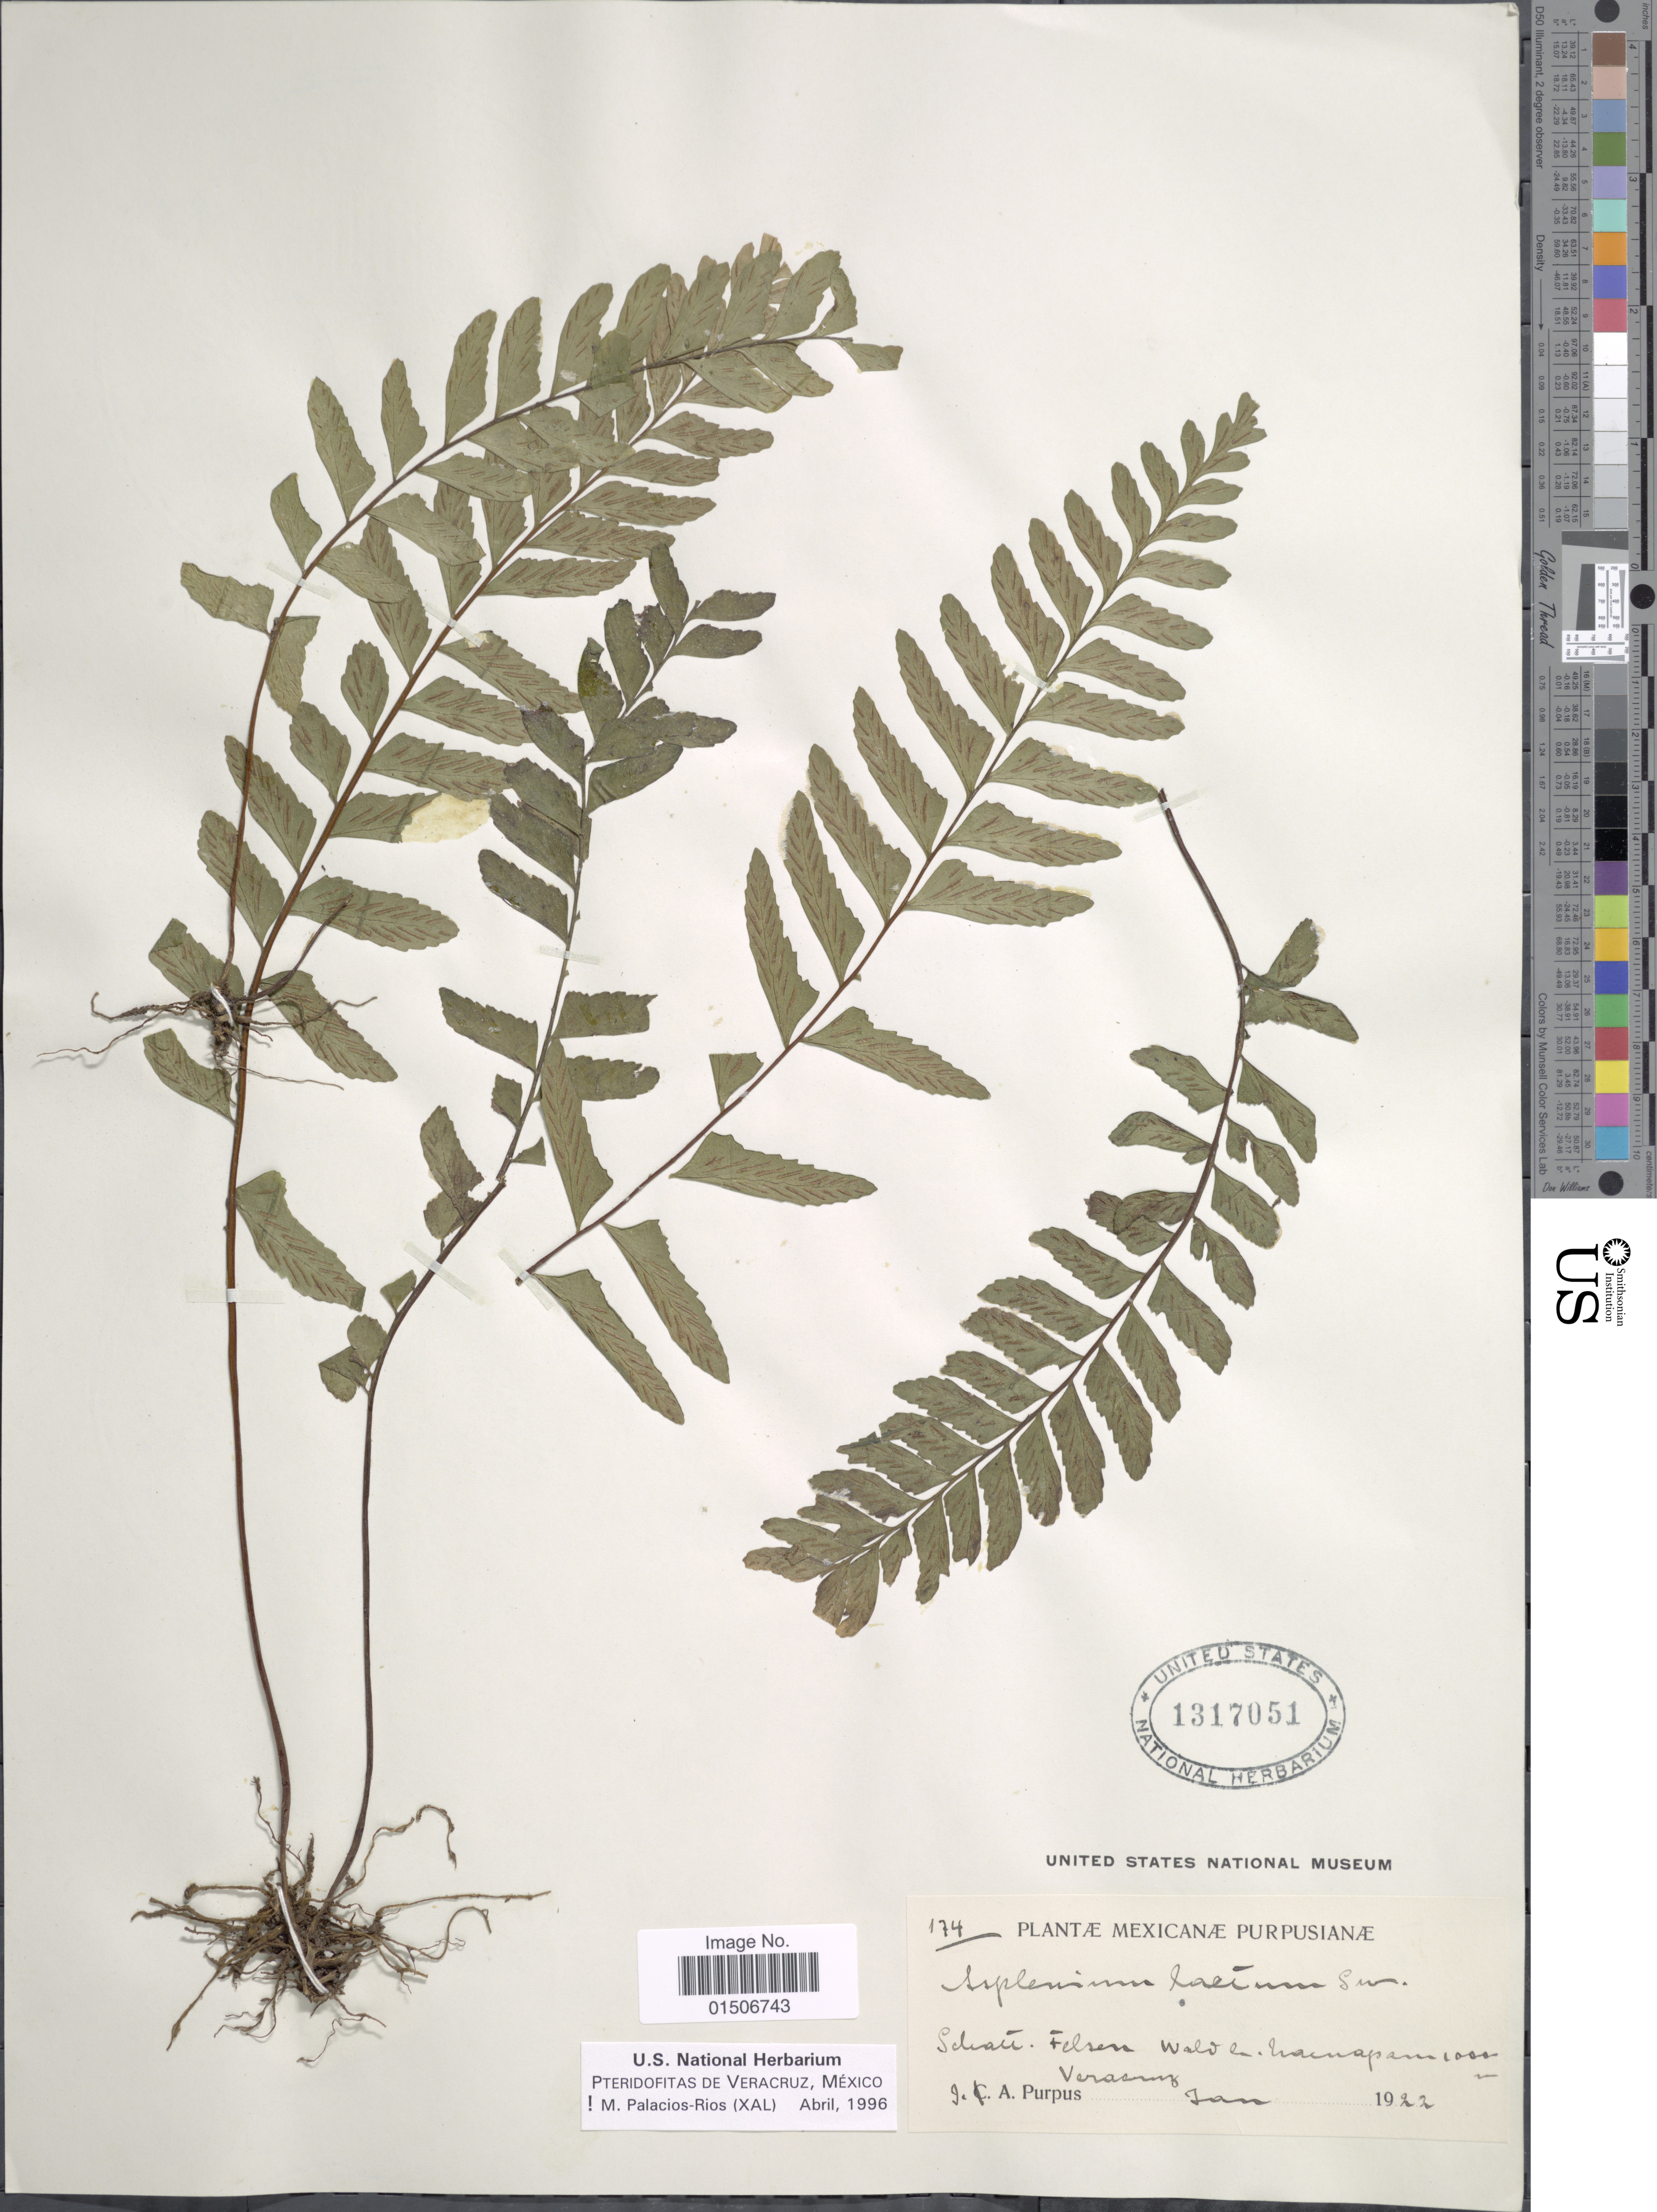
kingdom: Plantae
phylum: Tracheophyta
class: Polypodiopsida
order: Polypodiales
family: Aspleniaceae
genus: Asplenium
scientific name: Asplenium laetum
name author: Sw.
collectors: J. A. Purpus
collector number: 174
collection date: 1922-01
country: Mexico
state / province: Veracruz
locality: Schatt. Felsen Wald b. Zacuapam, Veracruz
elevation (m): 1000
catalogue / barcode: US 1317051